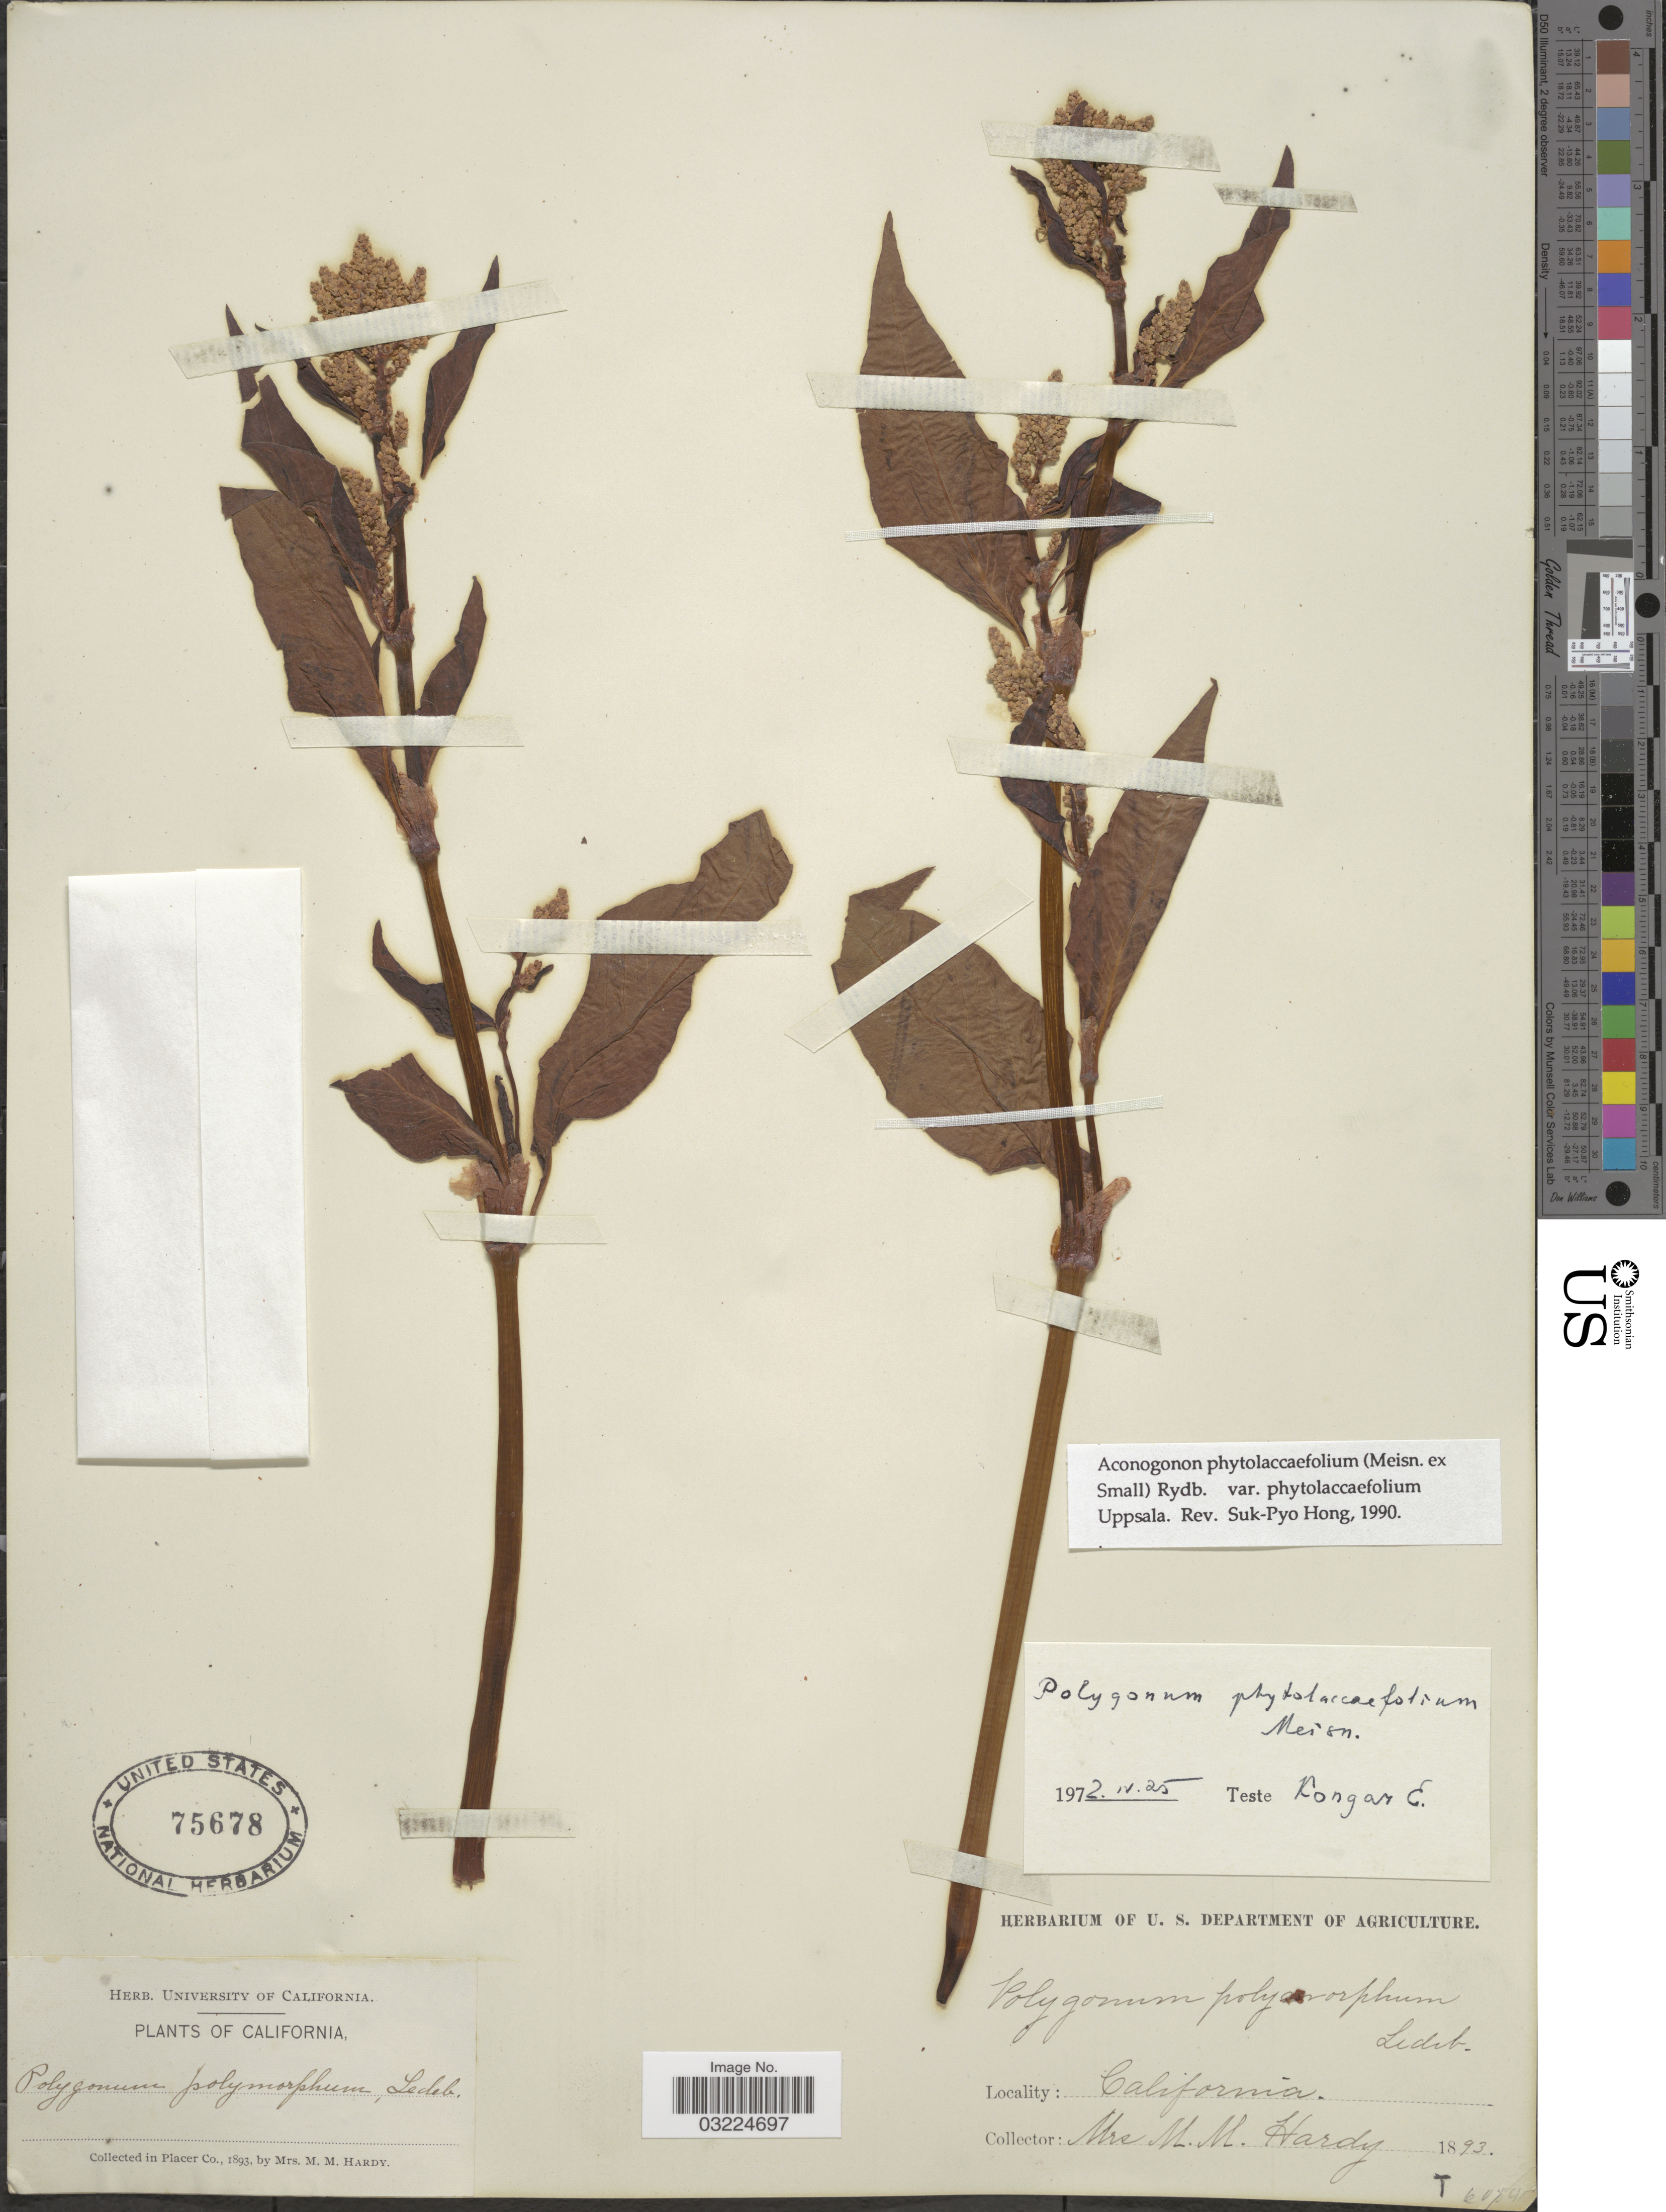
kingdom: Plantae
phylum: Tracheophyta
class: Magnoliopsida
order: Caryophyllales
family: Polygonaceae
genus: Koenigia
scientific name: Koenigia phytolaccifolia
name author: (Meisn. ex Small) T.M. Schust. & Reveal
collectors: Mrs. M. M. Hardy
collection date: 1893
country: United States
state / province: California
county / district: Placer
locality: In Placer Co.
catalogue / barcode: US 75678